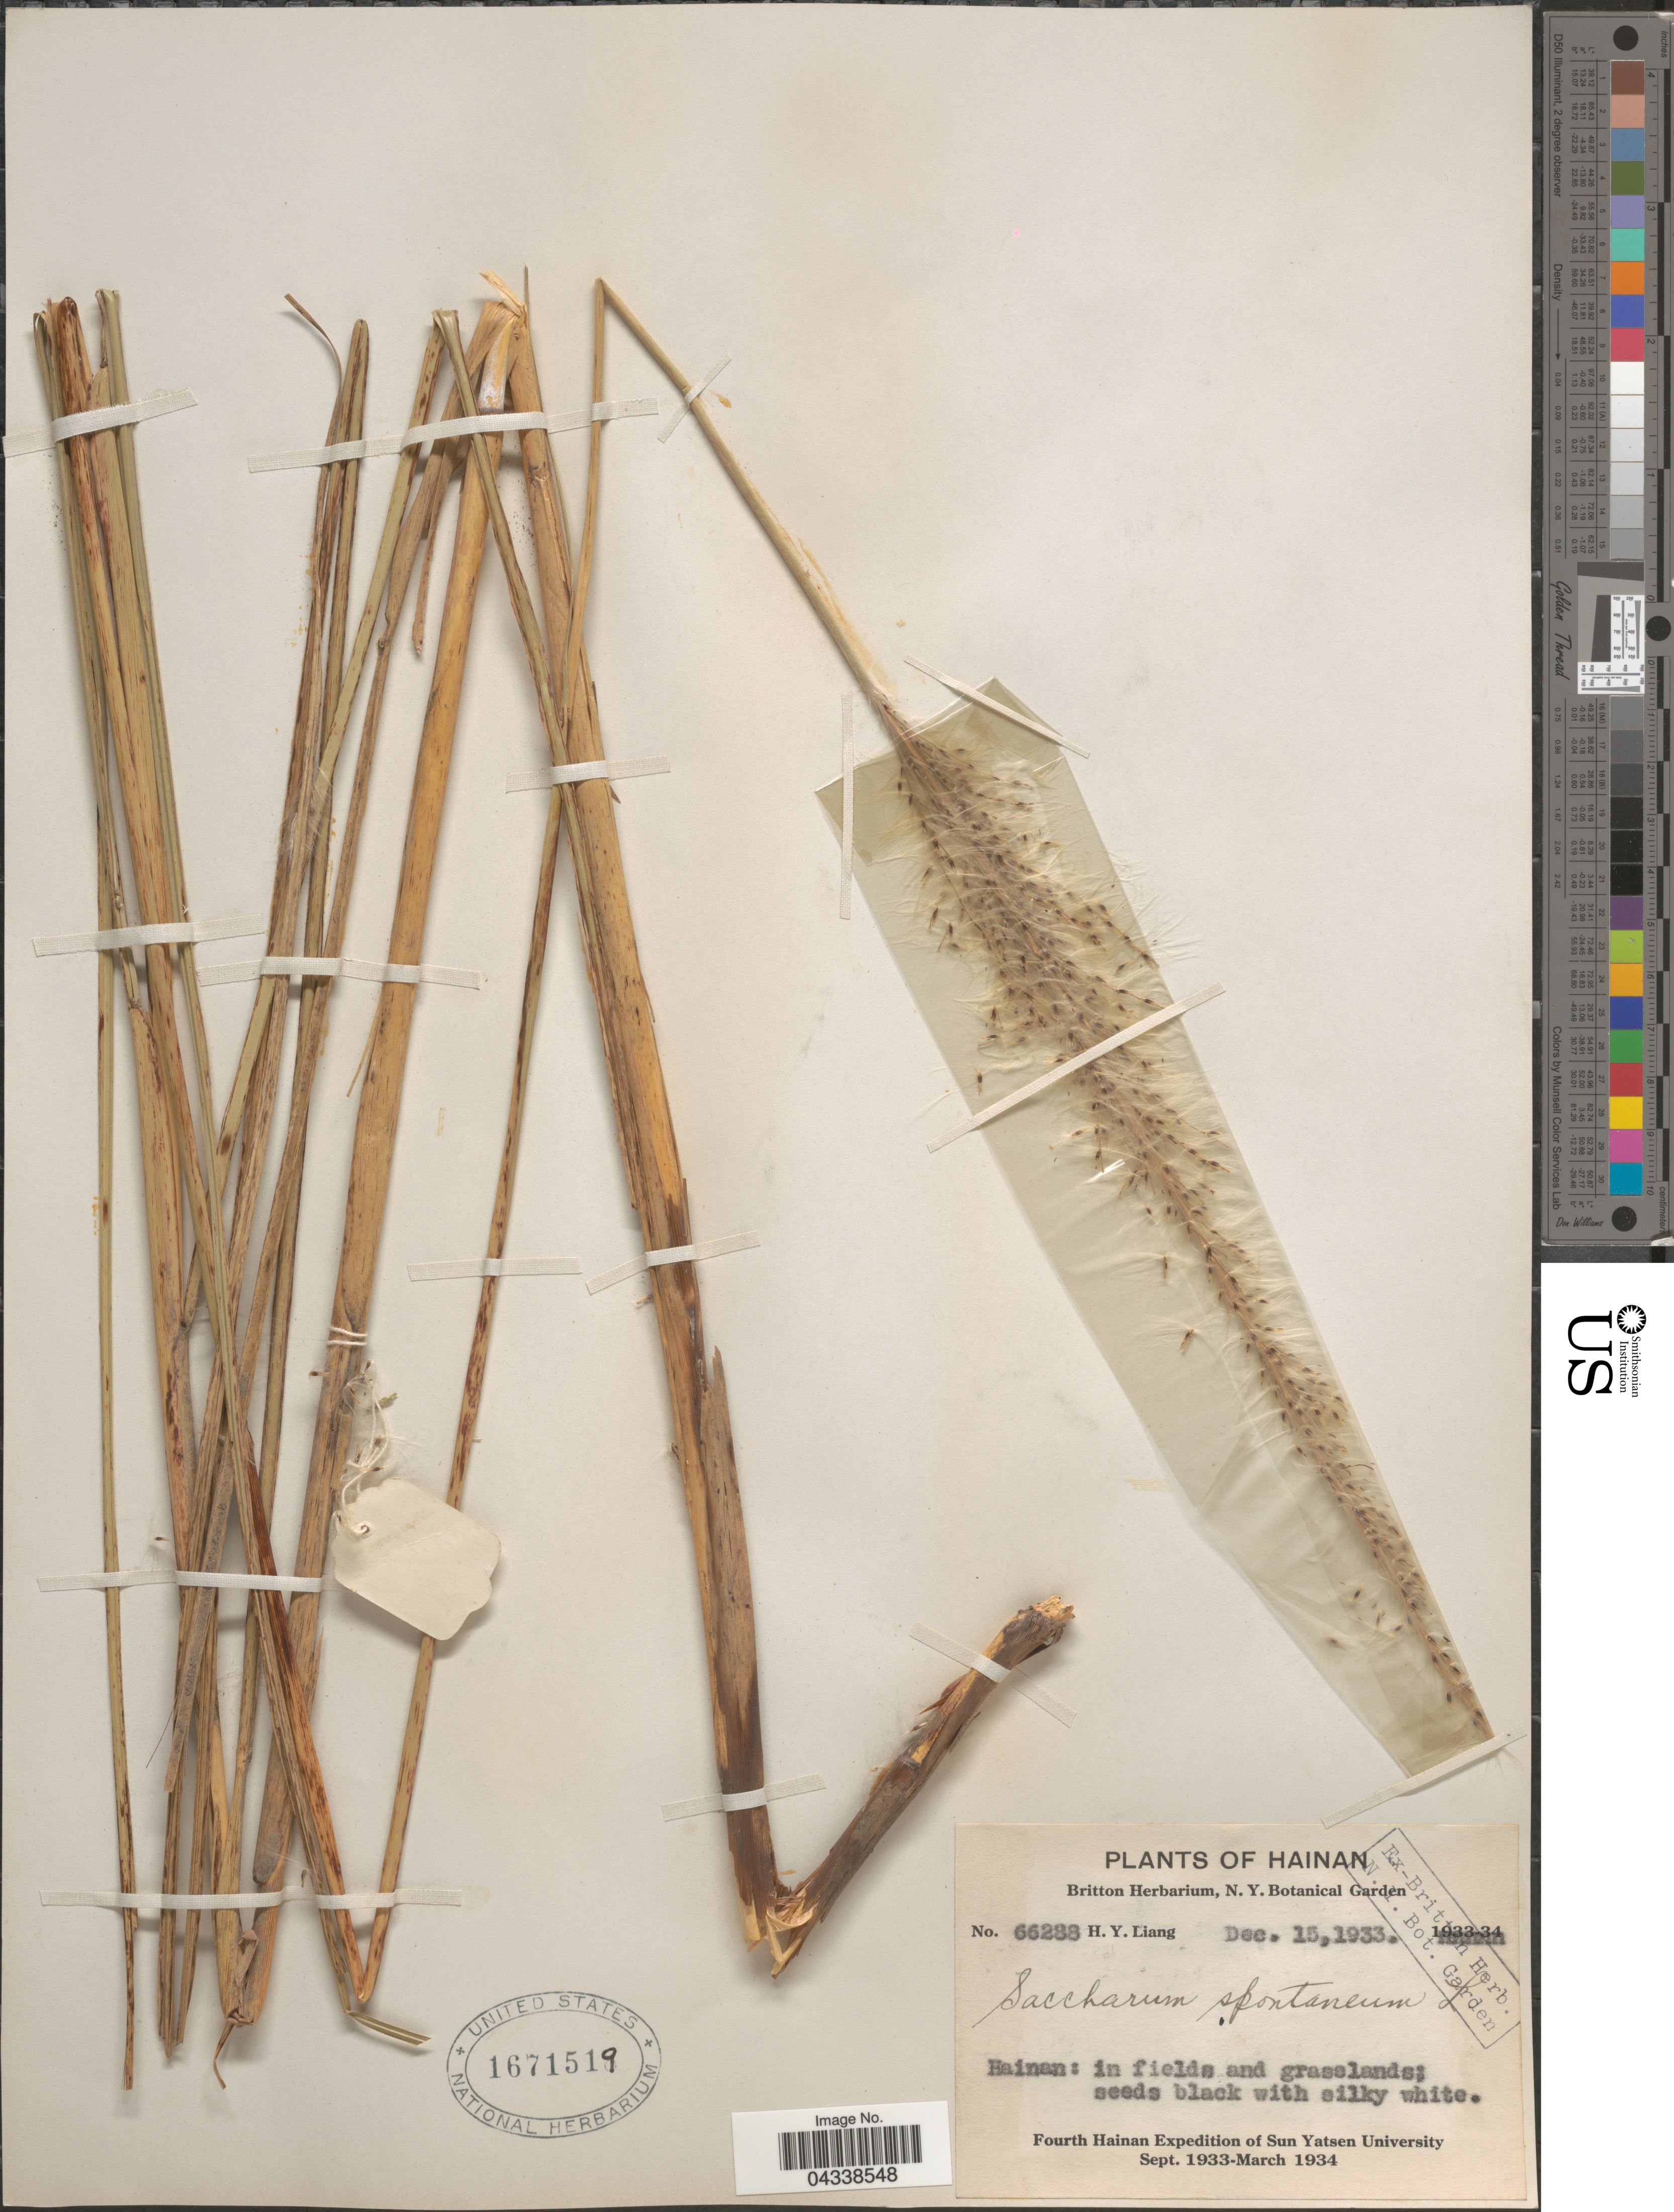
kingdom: Plantae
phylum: Tracheophyta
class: Liliopsida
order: Poales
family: Poaceae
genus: Saccharum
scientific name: Saccharum spontaneum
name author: L.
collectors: H. Y. Liang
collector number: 66288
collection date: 1933-12-15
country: China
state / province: Hainan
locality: In fields and grasslands. Fourth Hainan Expedition of Sun Yatsen University Sept. 1933-March 1934.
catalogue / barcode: US 1671519